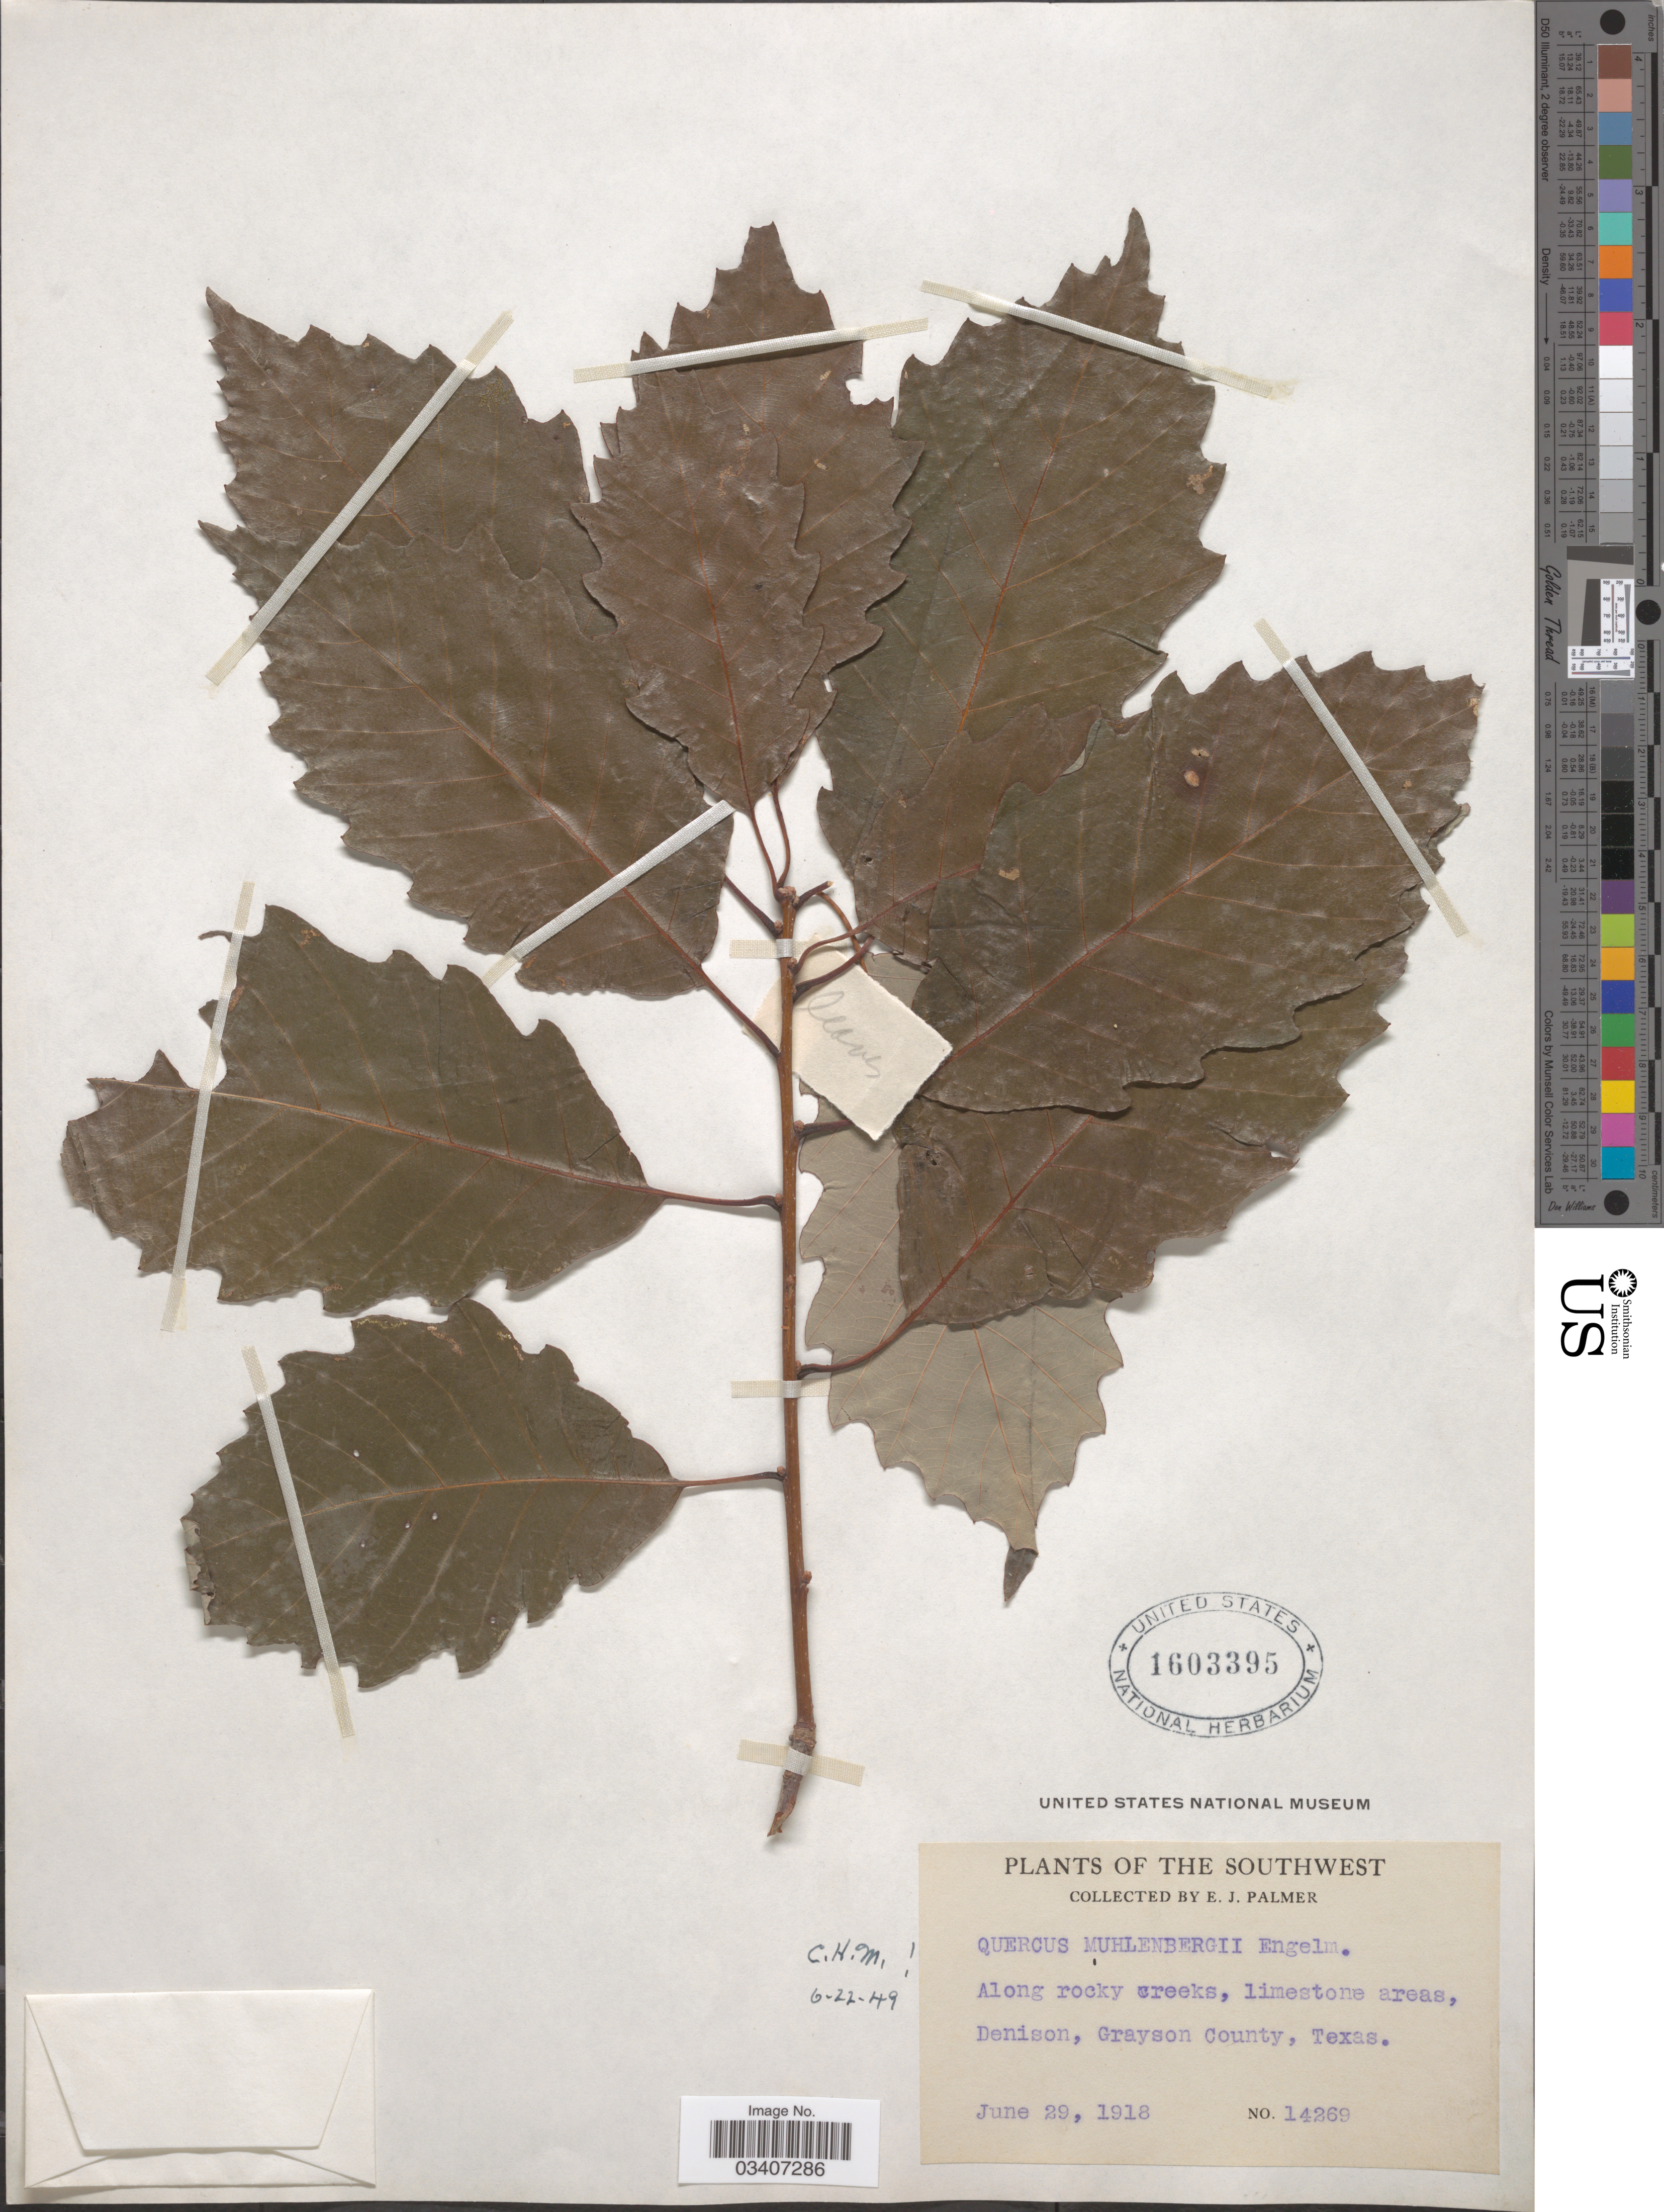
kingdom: Plantae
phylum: Tracheophyta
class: Magnoliopsida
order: Fagales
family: Fagaceae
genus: Quercus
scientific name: Quercus muehlenbergii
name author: Engelm.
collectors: E. J. Palmer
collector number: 14269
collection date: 1918-06-29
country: United States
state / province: Texas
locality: The Southwest. Denison, Grayson County.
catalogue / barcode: US 1603395